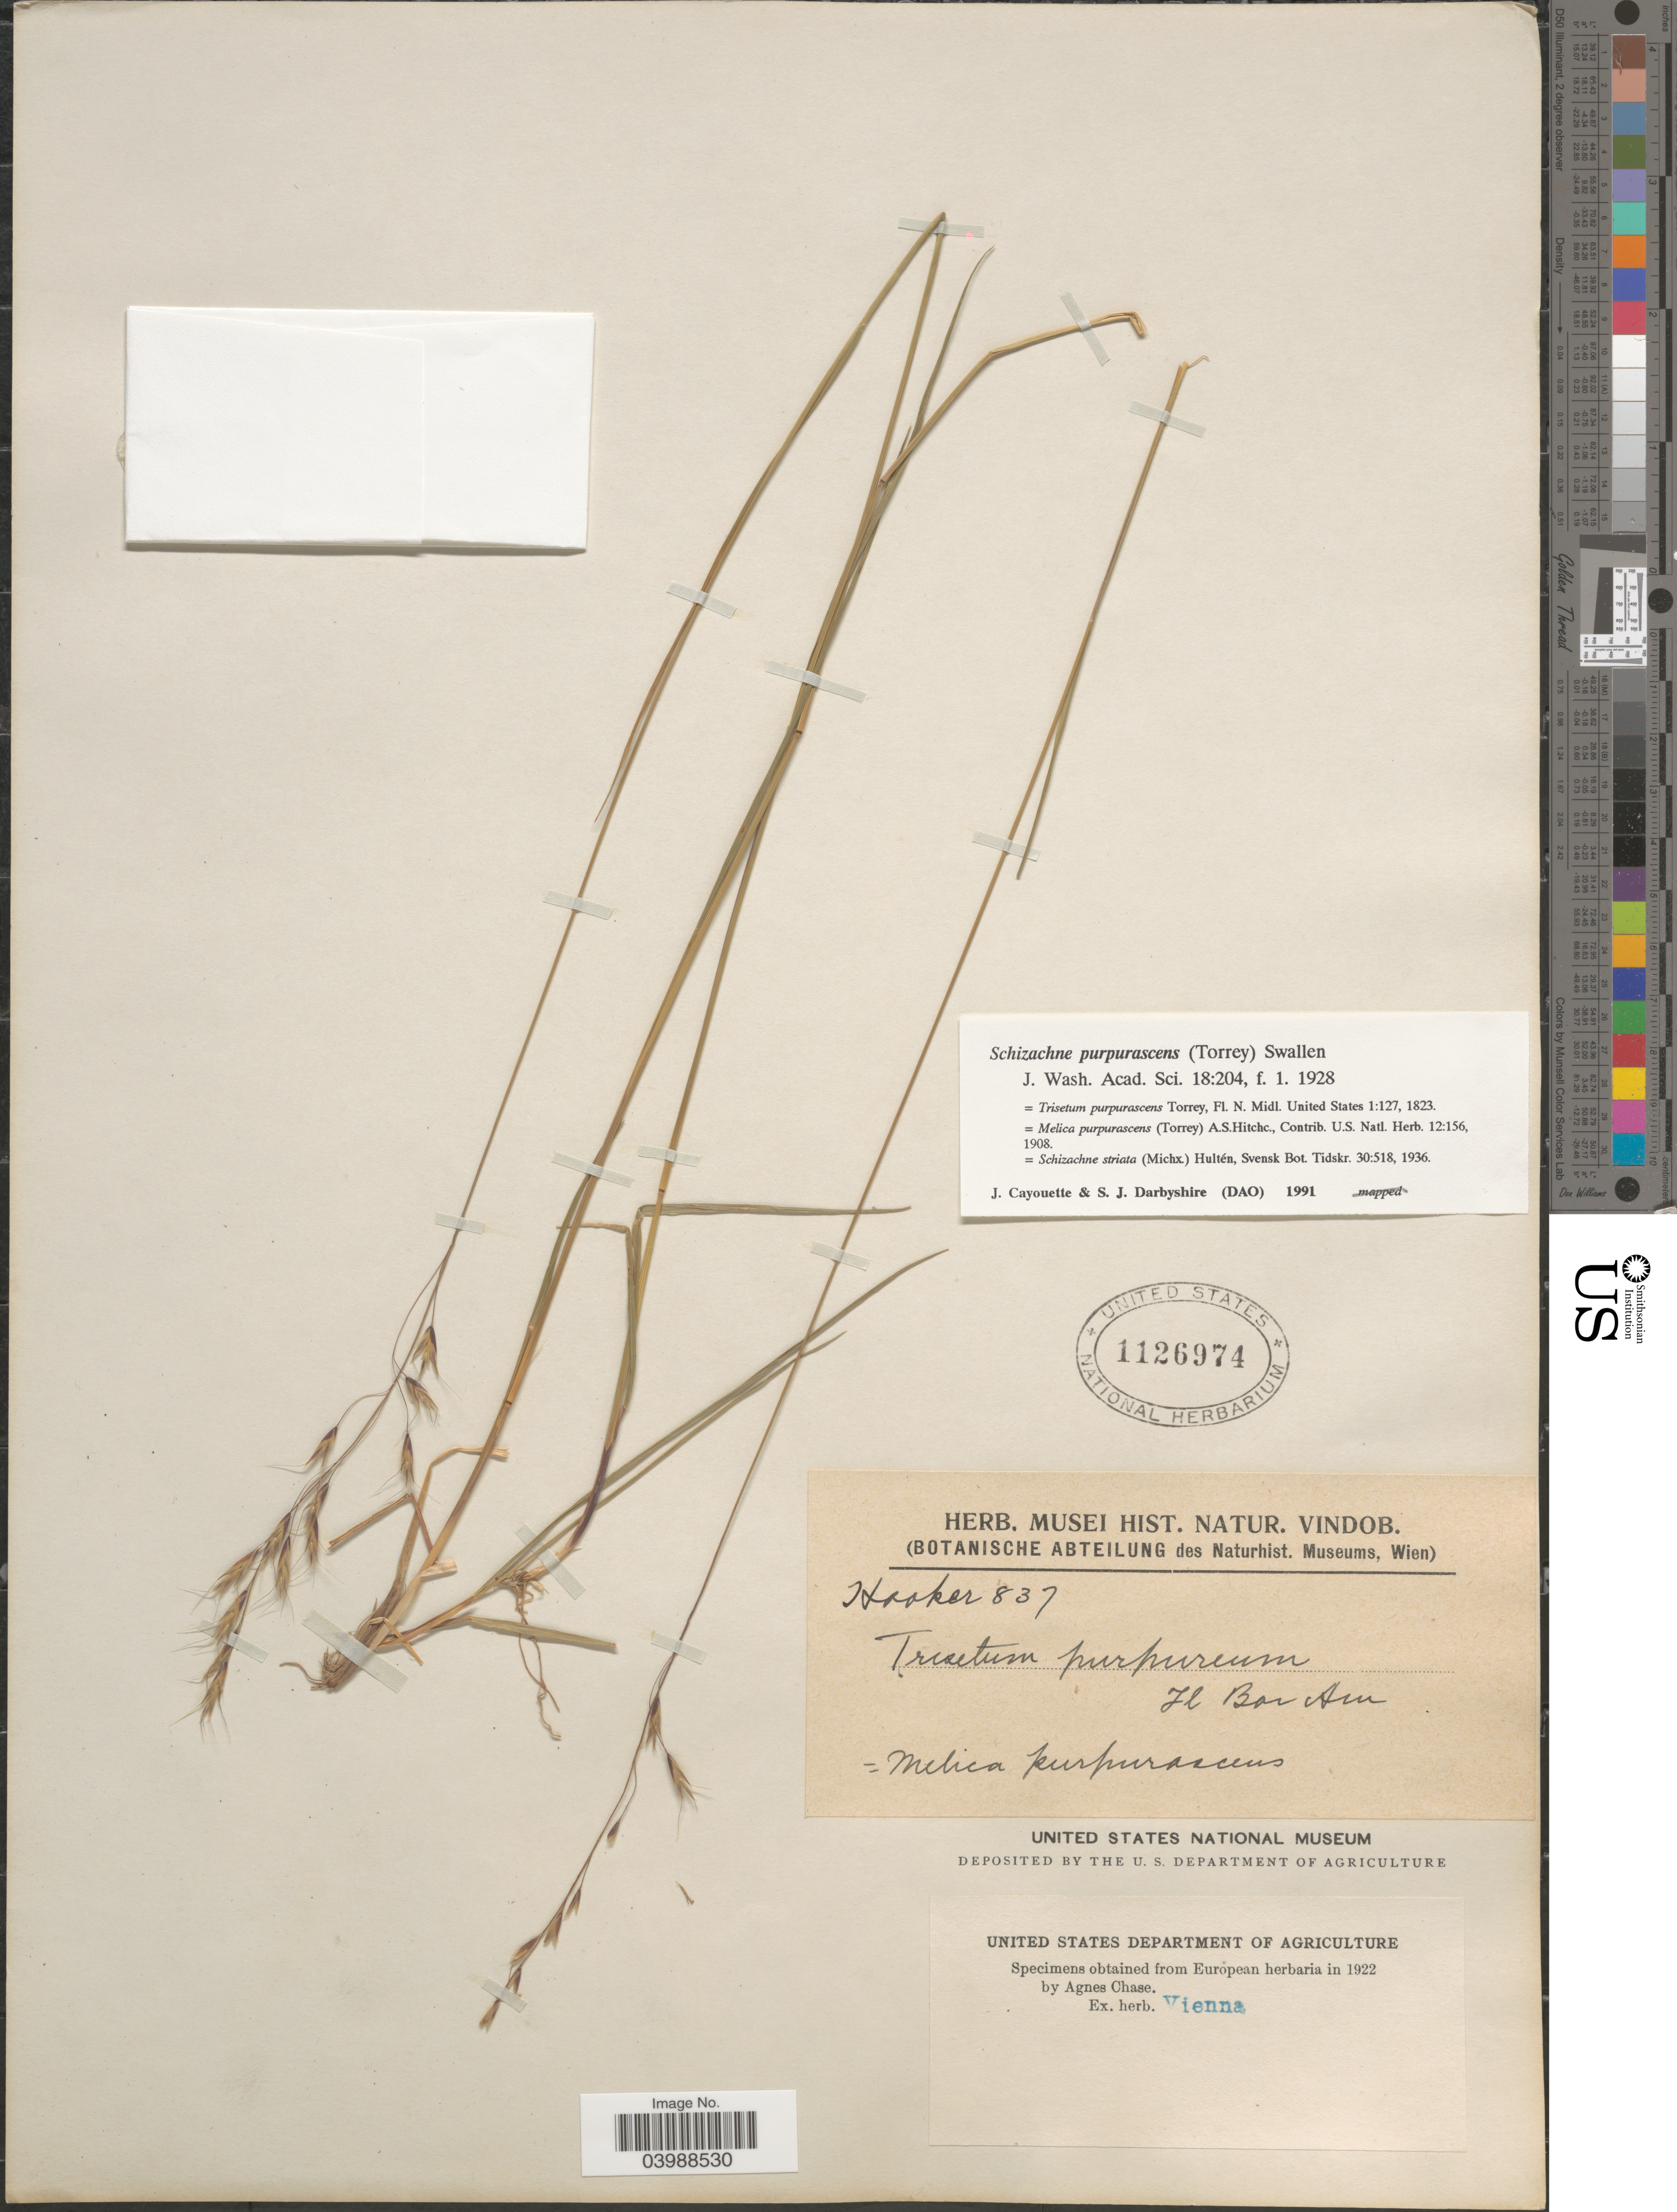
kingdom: Plantae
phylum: Tracheophyta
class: Liliopsida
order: Poales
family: Poaceae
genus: Schizachne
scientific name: Schizachne purpurascens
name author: (Torr.) Swallen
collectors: -. Hooker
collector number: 837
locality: Fl Bor Am.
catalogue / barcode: US 1126974